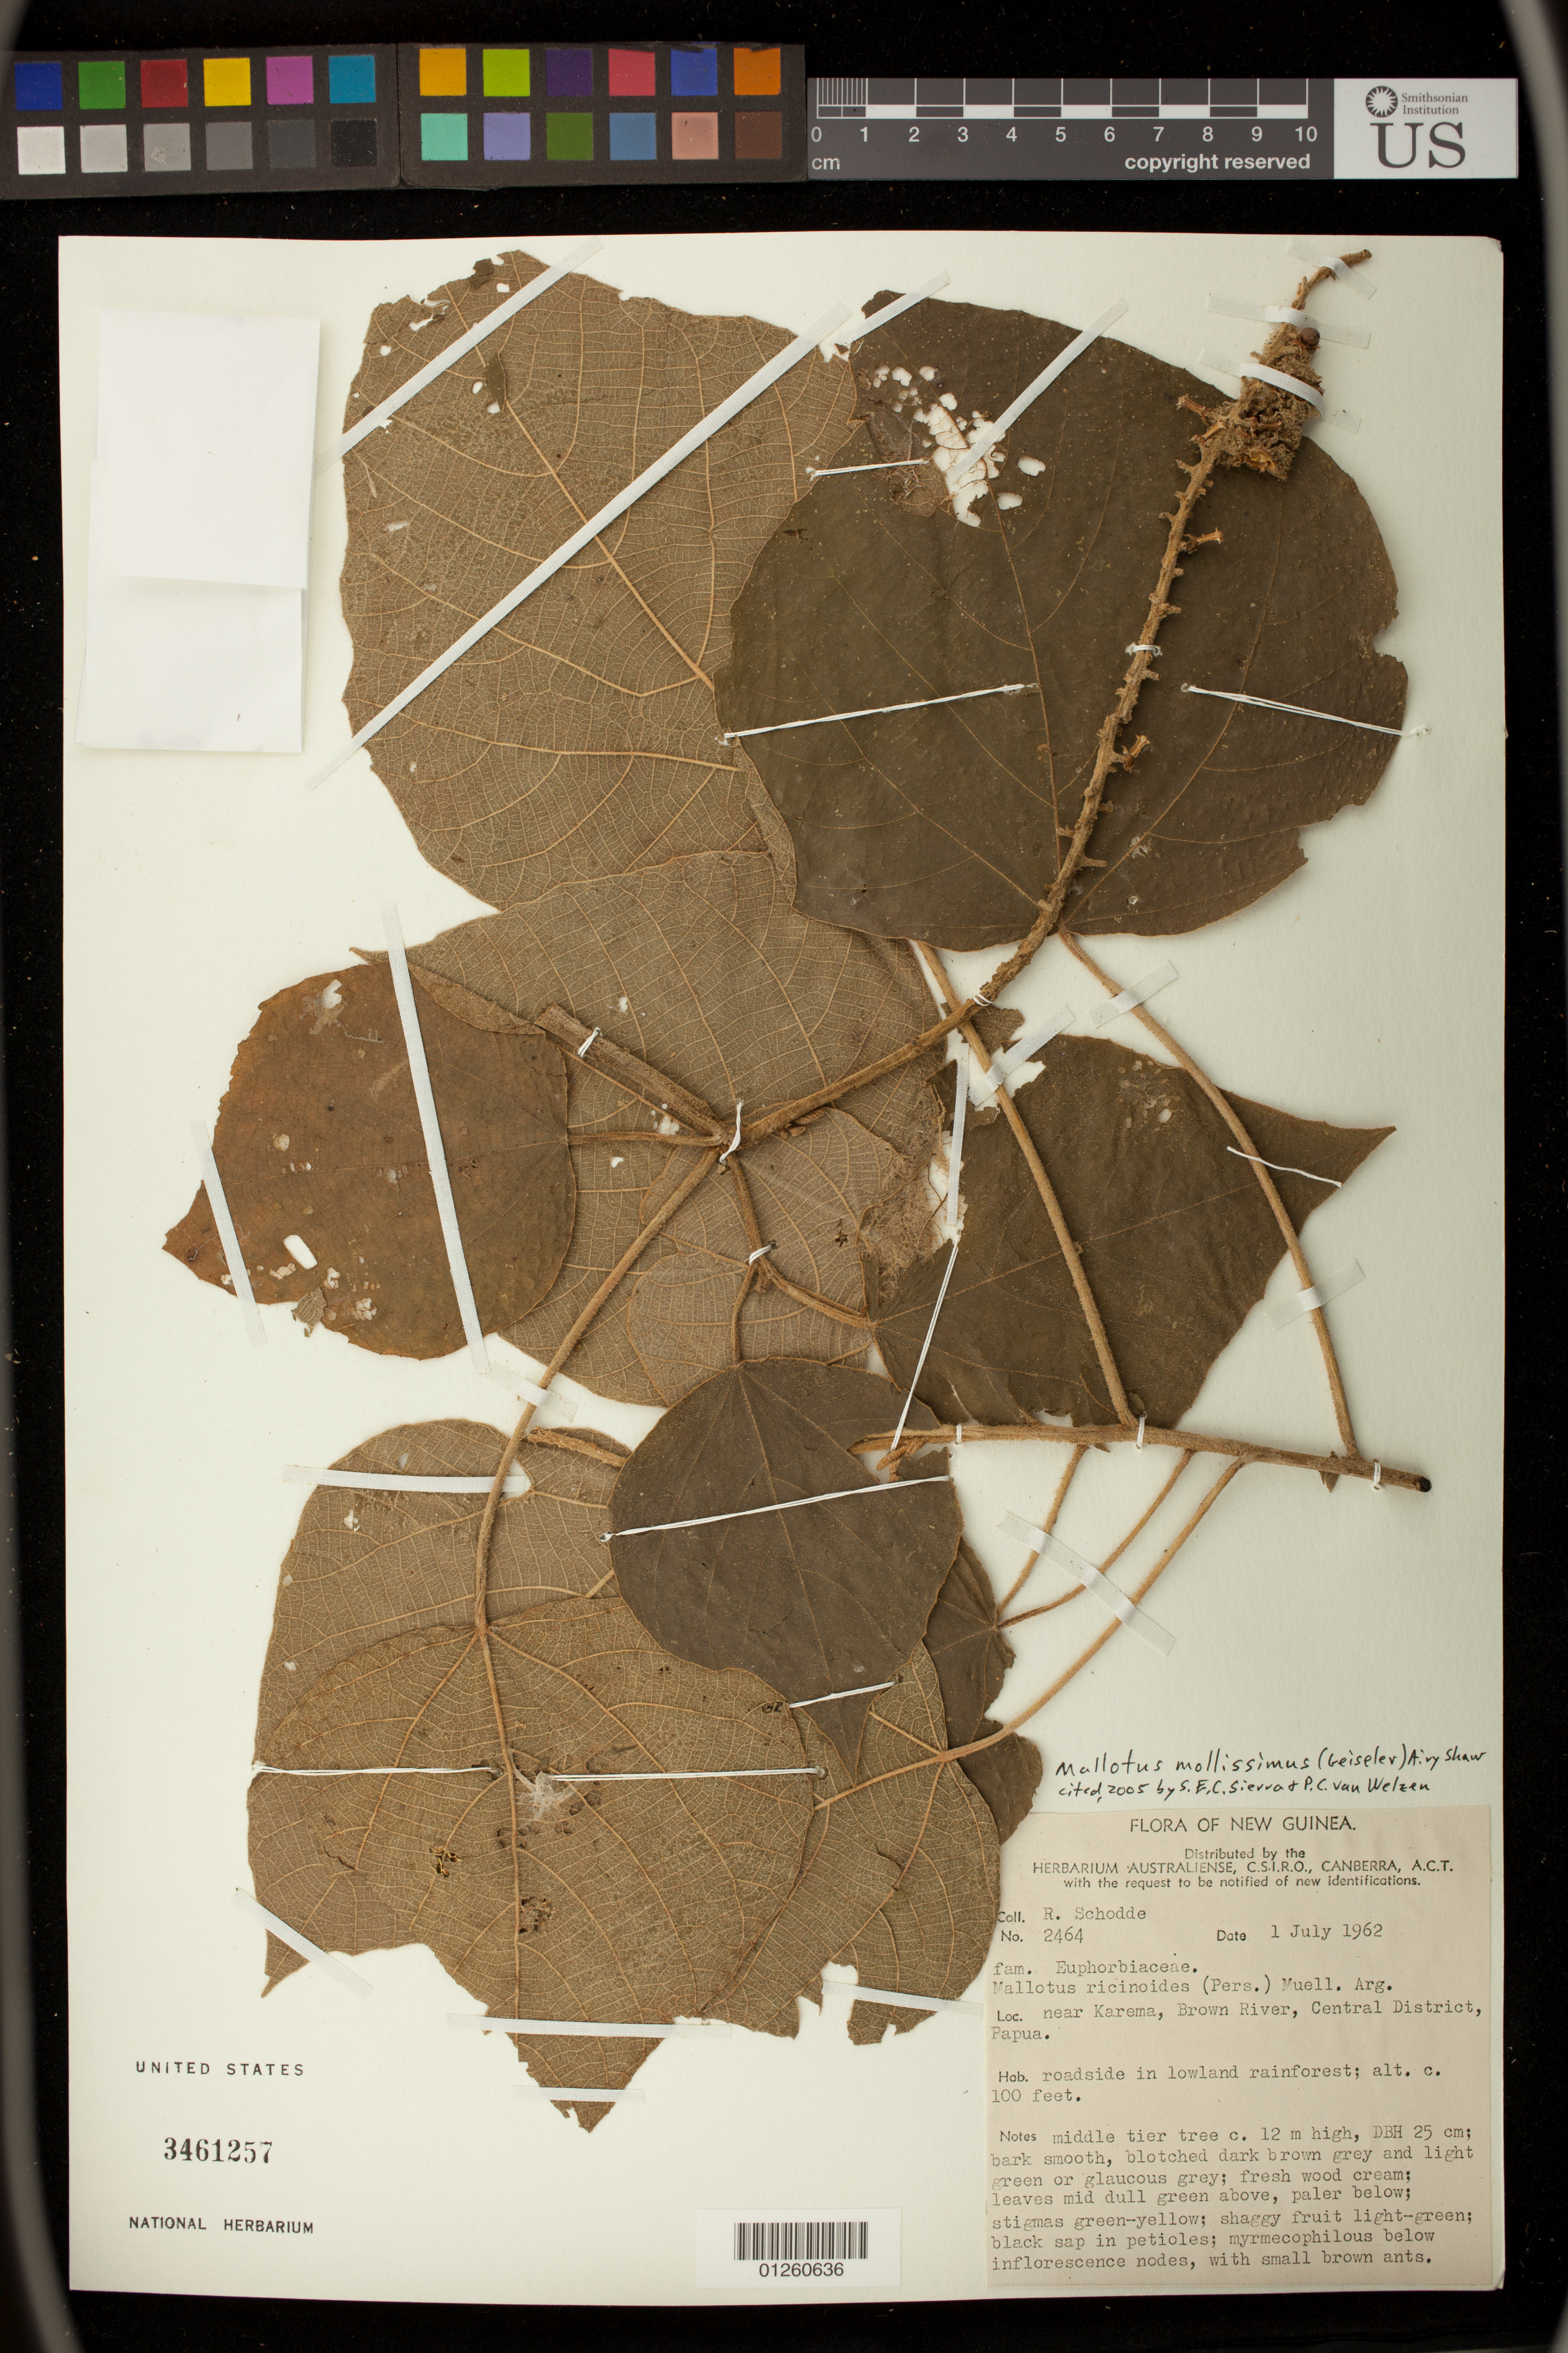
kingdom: Plantae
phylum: Tracheophyta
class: Magnoliopsida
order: Malpighiales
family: Euphorbiaceae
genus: Mallotus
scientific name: Mallotus mollissimus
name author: (Geiseler) Airy Shaw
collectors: L. A. Craven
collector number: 2464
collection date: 1962-07-01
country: Papua New Guinea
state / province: Central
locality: Near Karema, Brown River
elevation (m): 30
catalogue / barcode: US 3461257